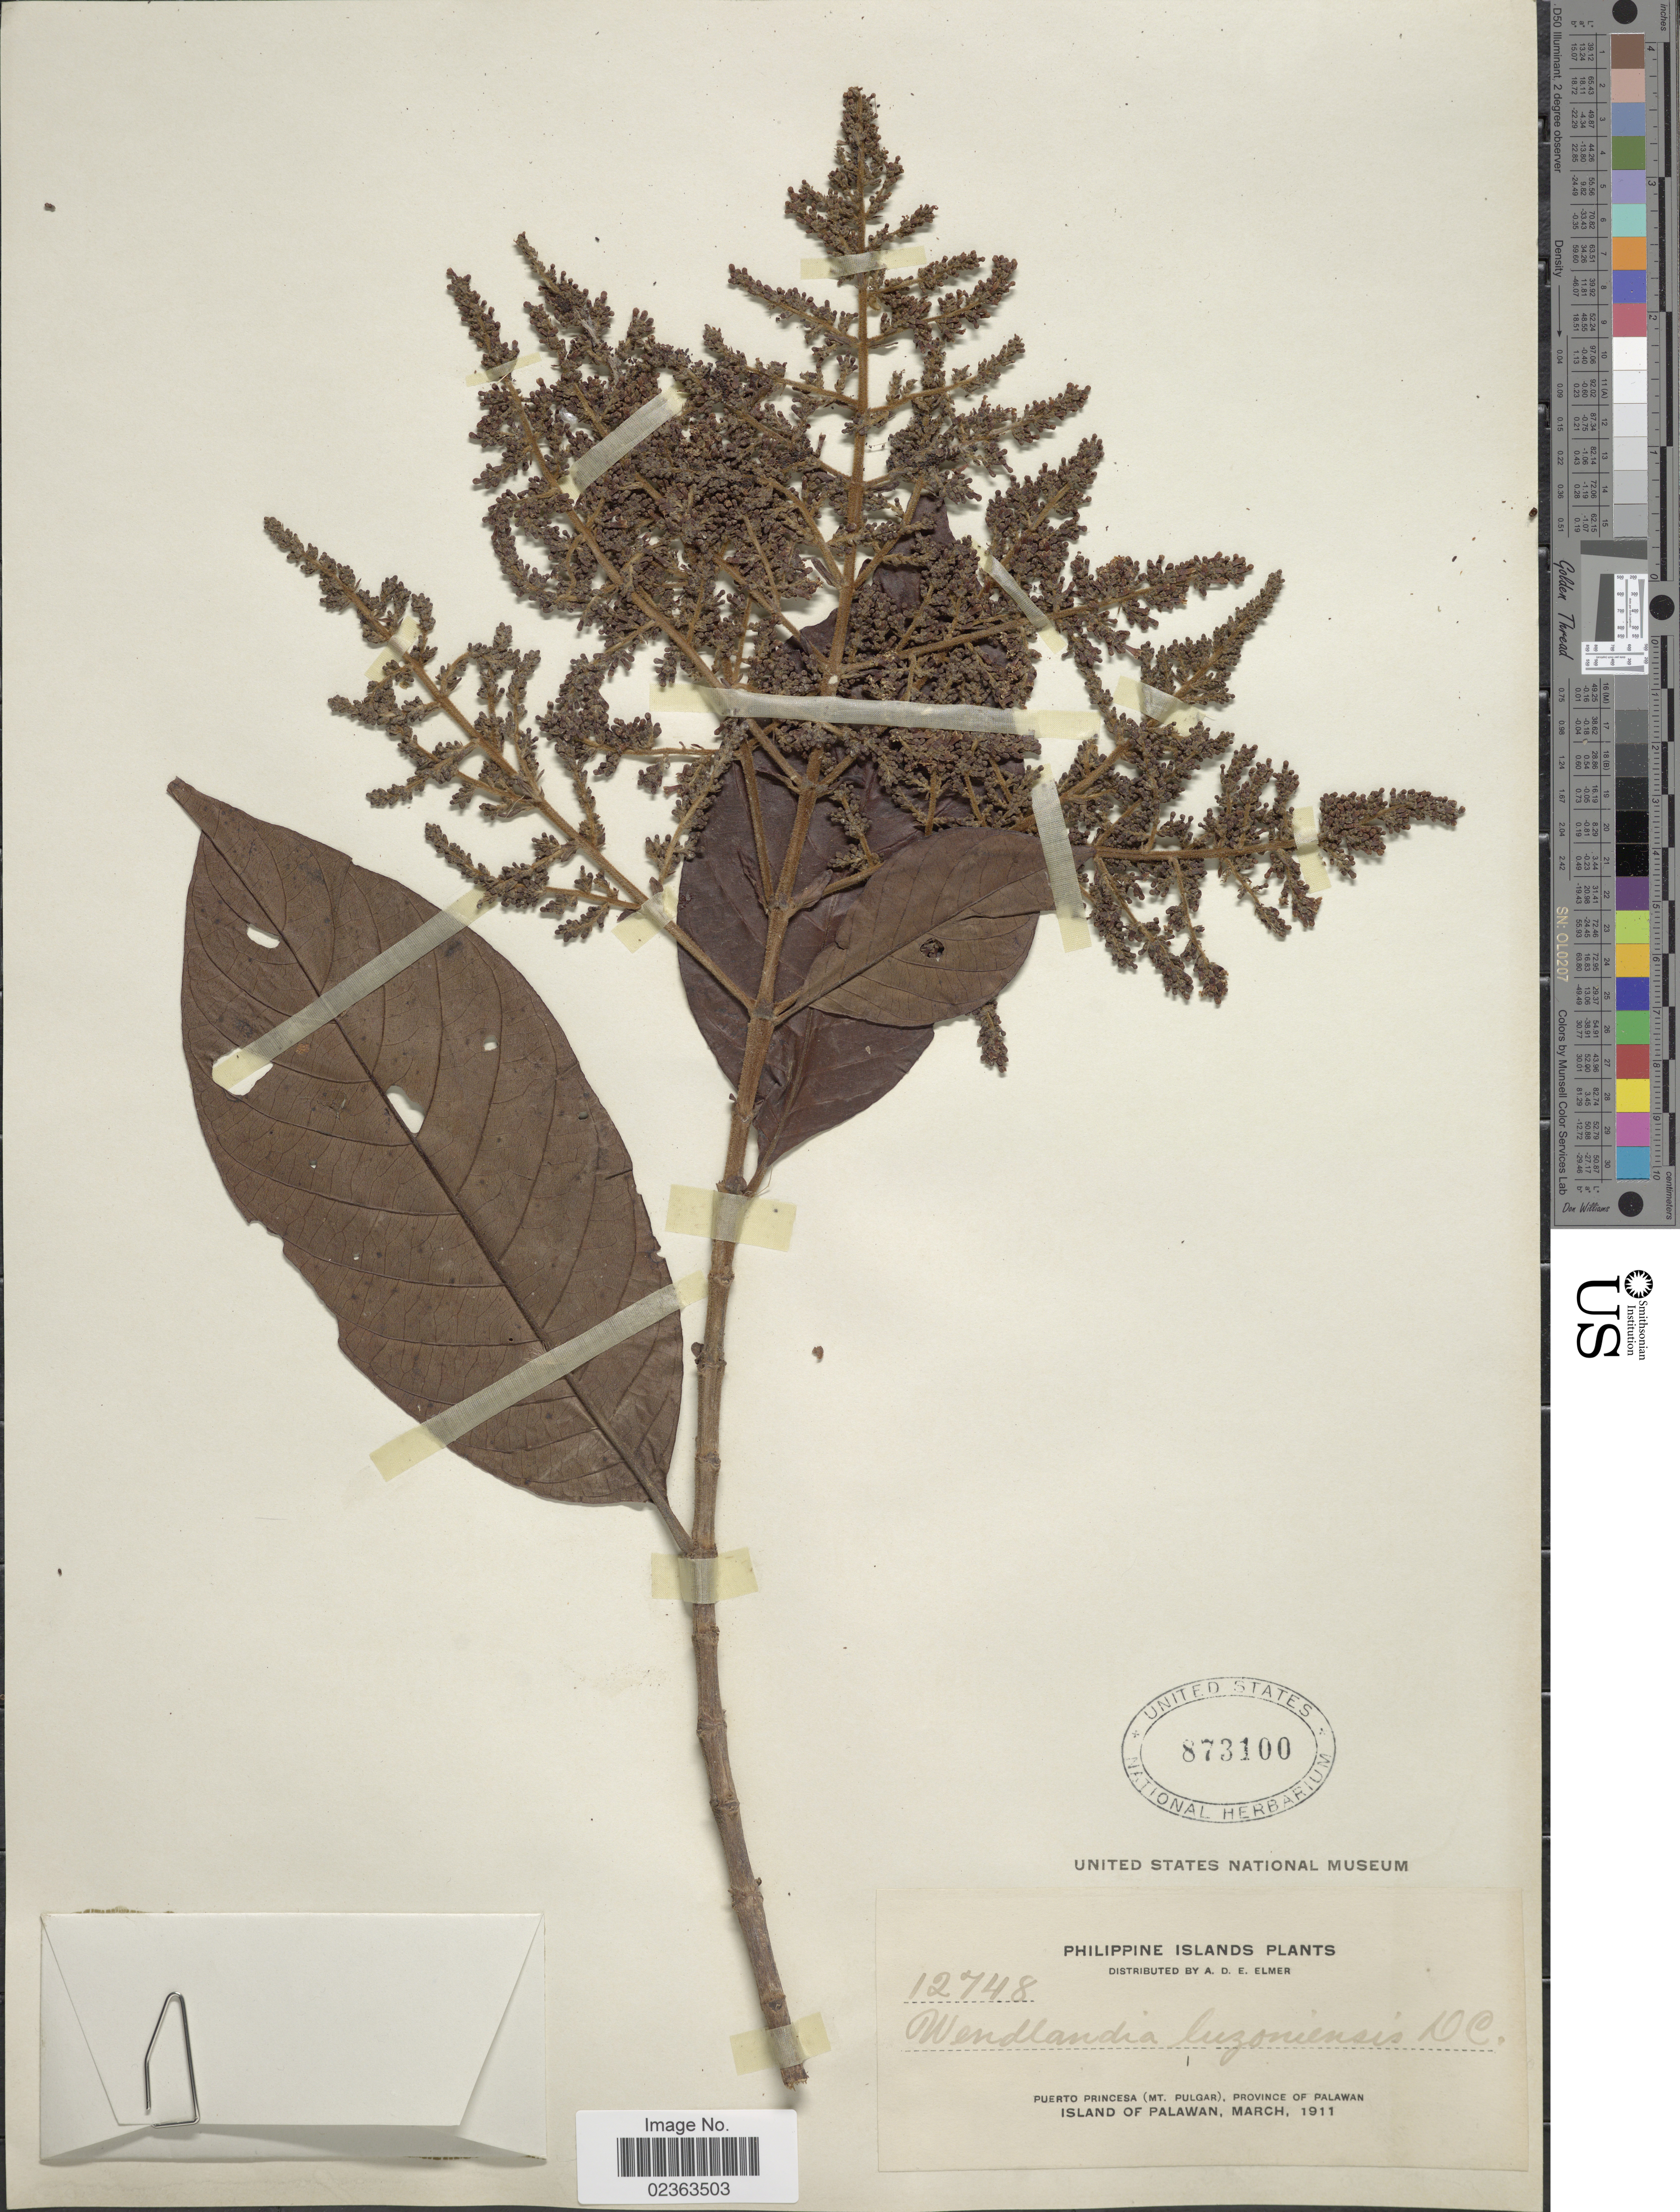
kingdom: Plantae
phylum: Tracheophyta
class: Magnoliopsida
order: Gentianales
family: Rubiaceae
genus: Wendlandia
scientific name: Wendlandia luzoniensis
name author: DC.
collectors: A. D. E. Elmer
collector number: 12748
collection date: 1911-03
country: Philippines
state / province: Mimaropa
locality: Philippine Islands, Puerto Princesa (Mt. Pulgar), Province of Palawan, Island of Palawan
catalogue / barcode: US 873100